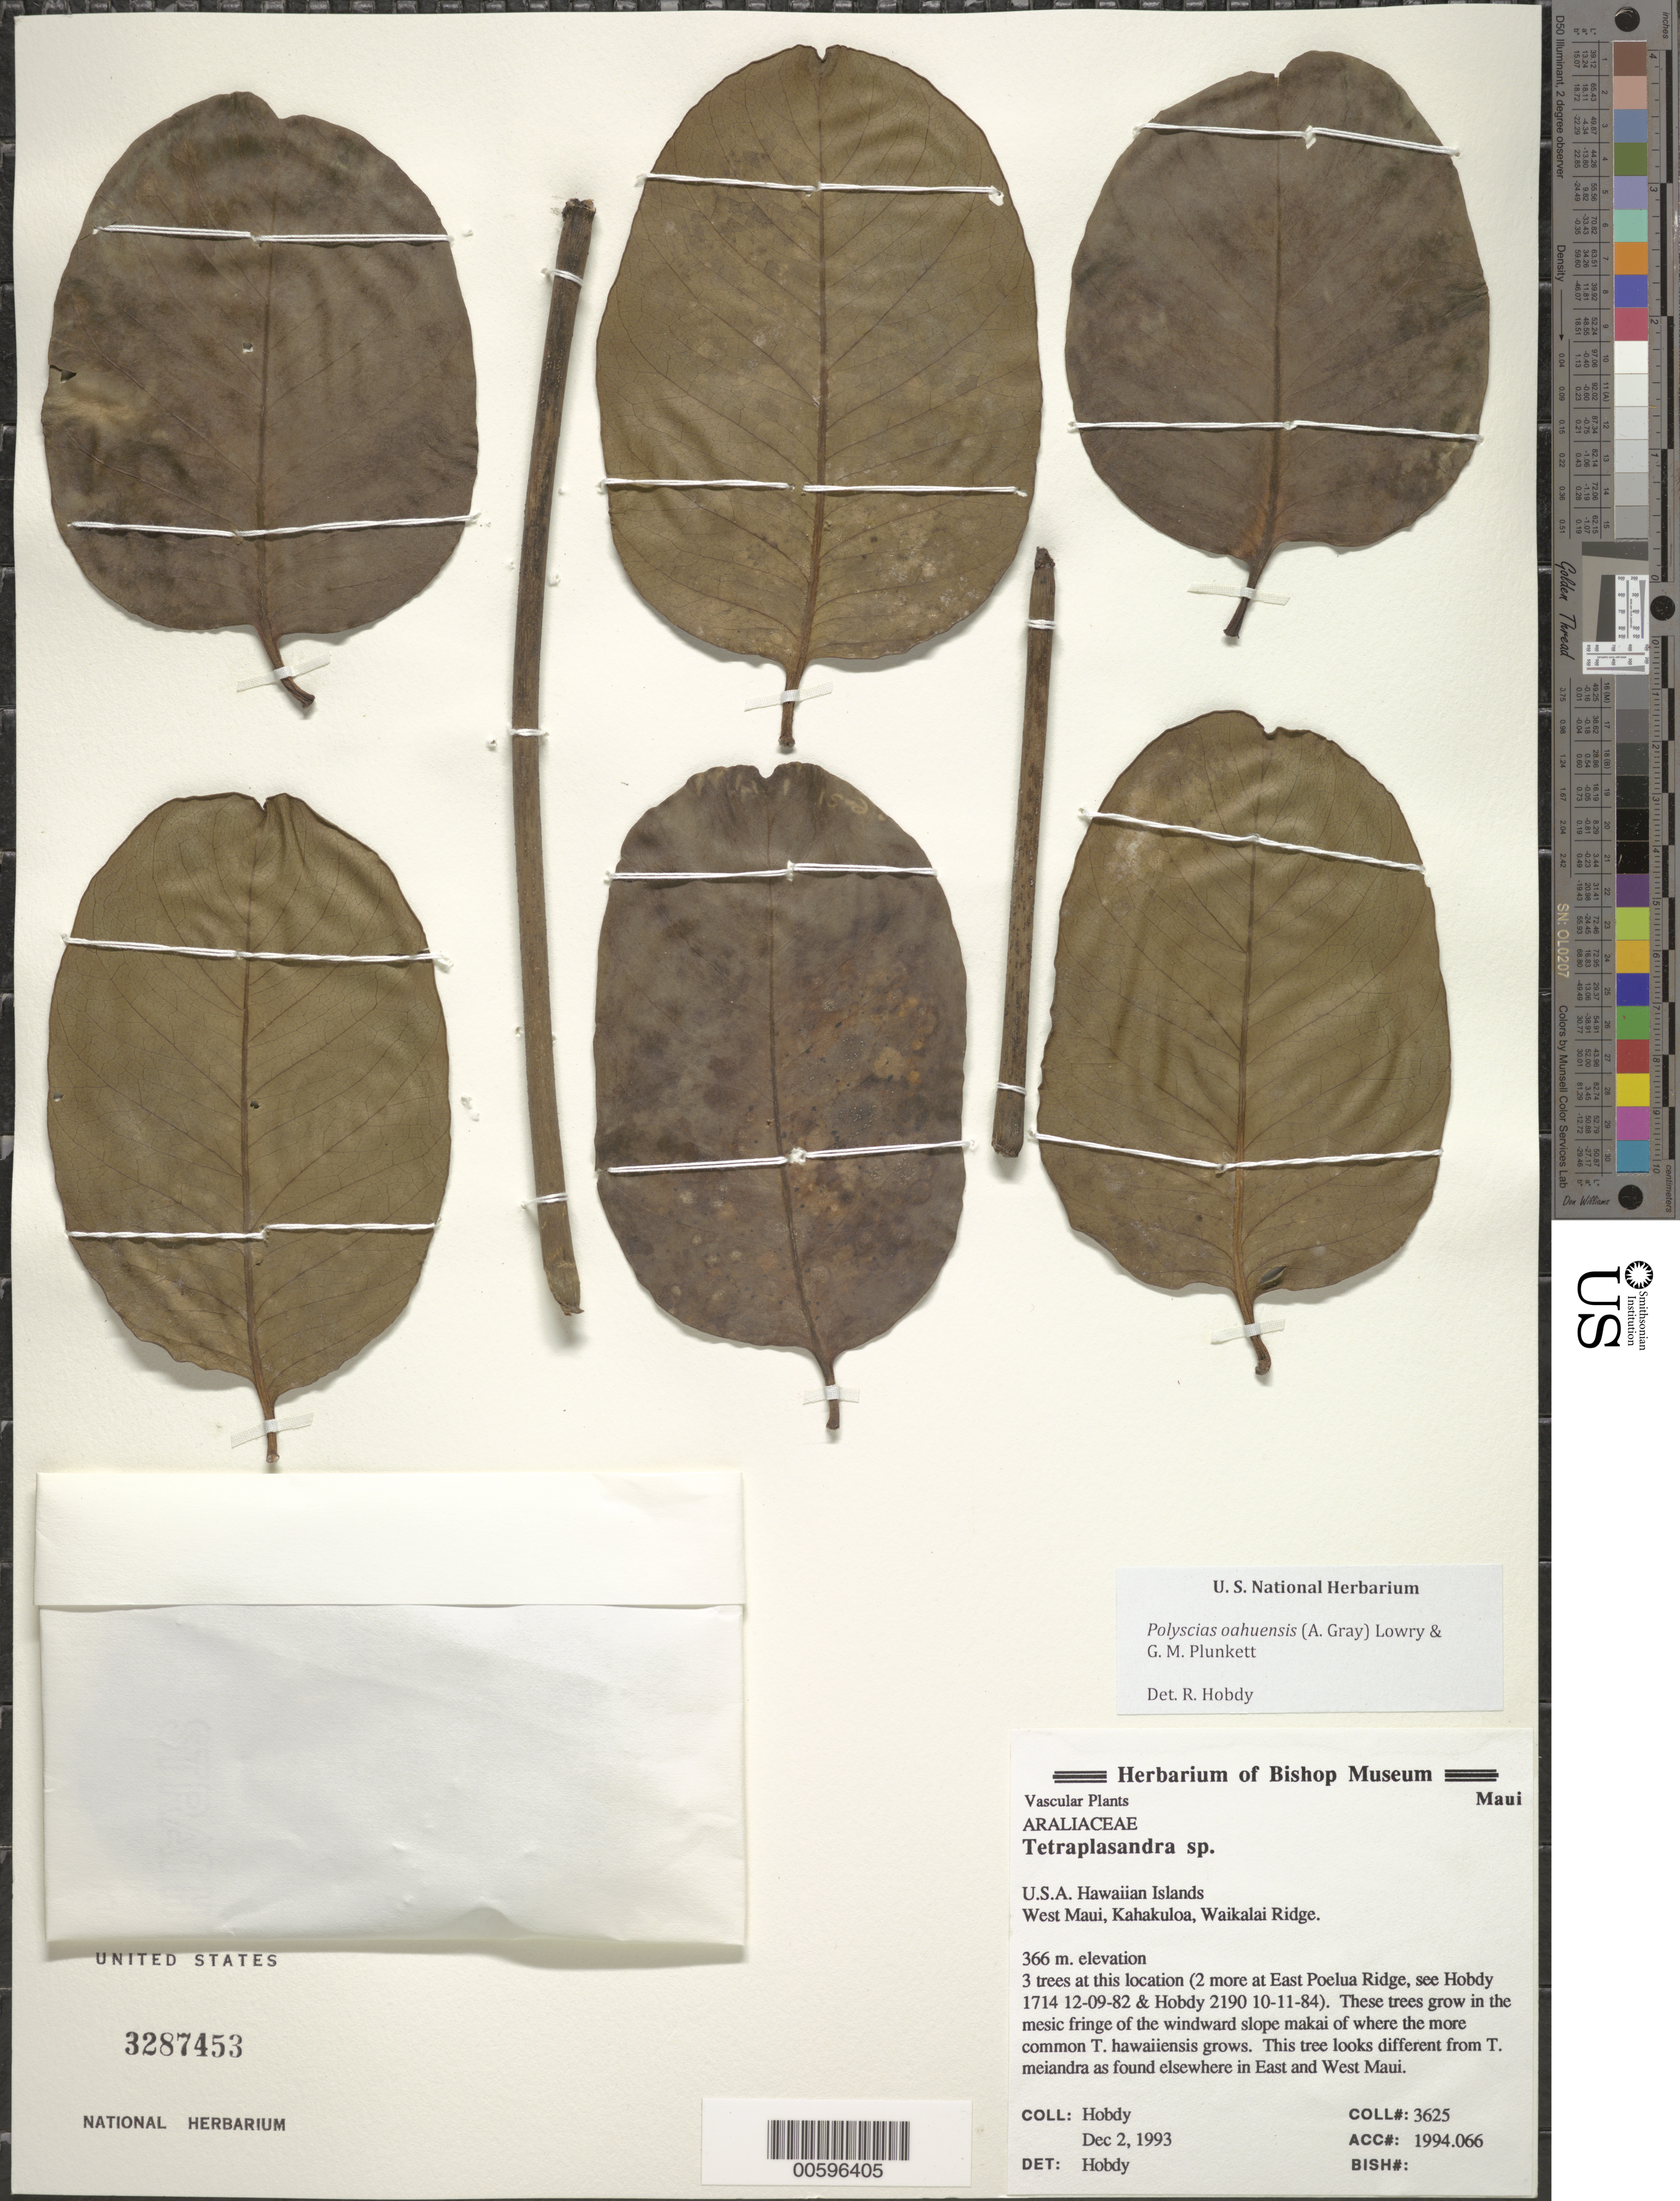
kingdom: Plantae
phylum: Tracheophyta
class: Magnoliopsida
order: Apiales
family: Araliaceae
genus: Polyscias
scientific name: Polyscias oahuensis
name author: (A. Gray) Lowry & G. M. Plunkett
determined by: Hobdy, R. W.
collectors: -. Hobdy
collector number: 3625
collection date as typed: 2 Dec 1993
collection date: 1993-12-02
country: United States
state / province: Hawaii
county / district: Maui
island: Maui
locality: W Maui, Kahakuloa, Waikalai Ridge.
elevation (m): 366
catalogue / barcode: US 3287453